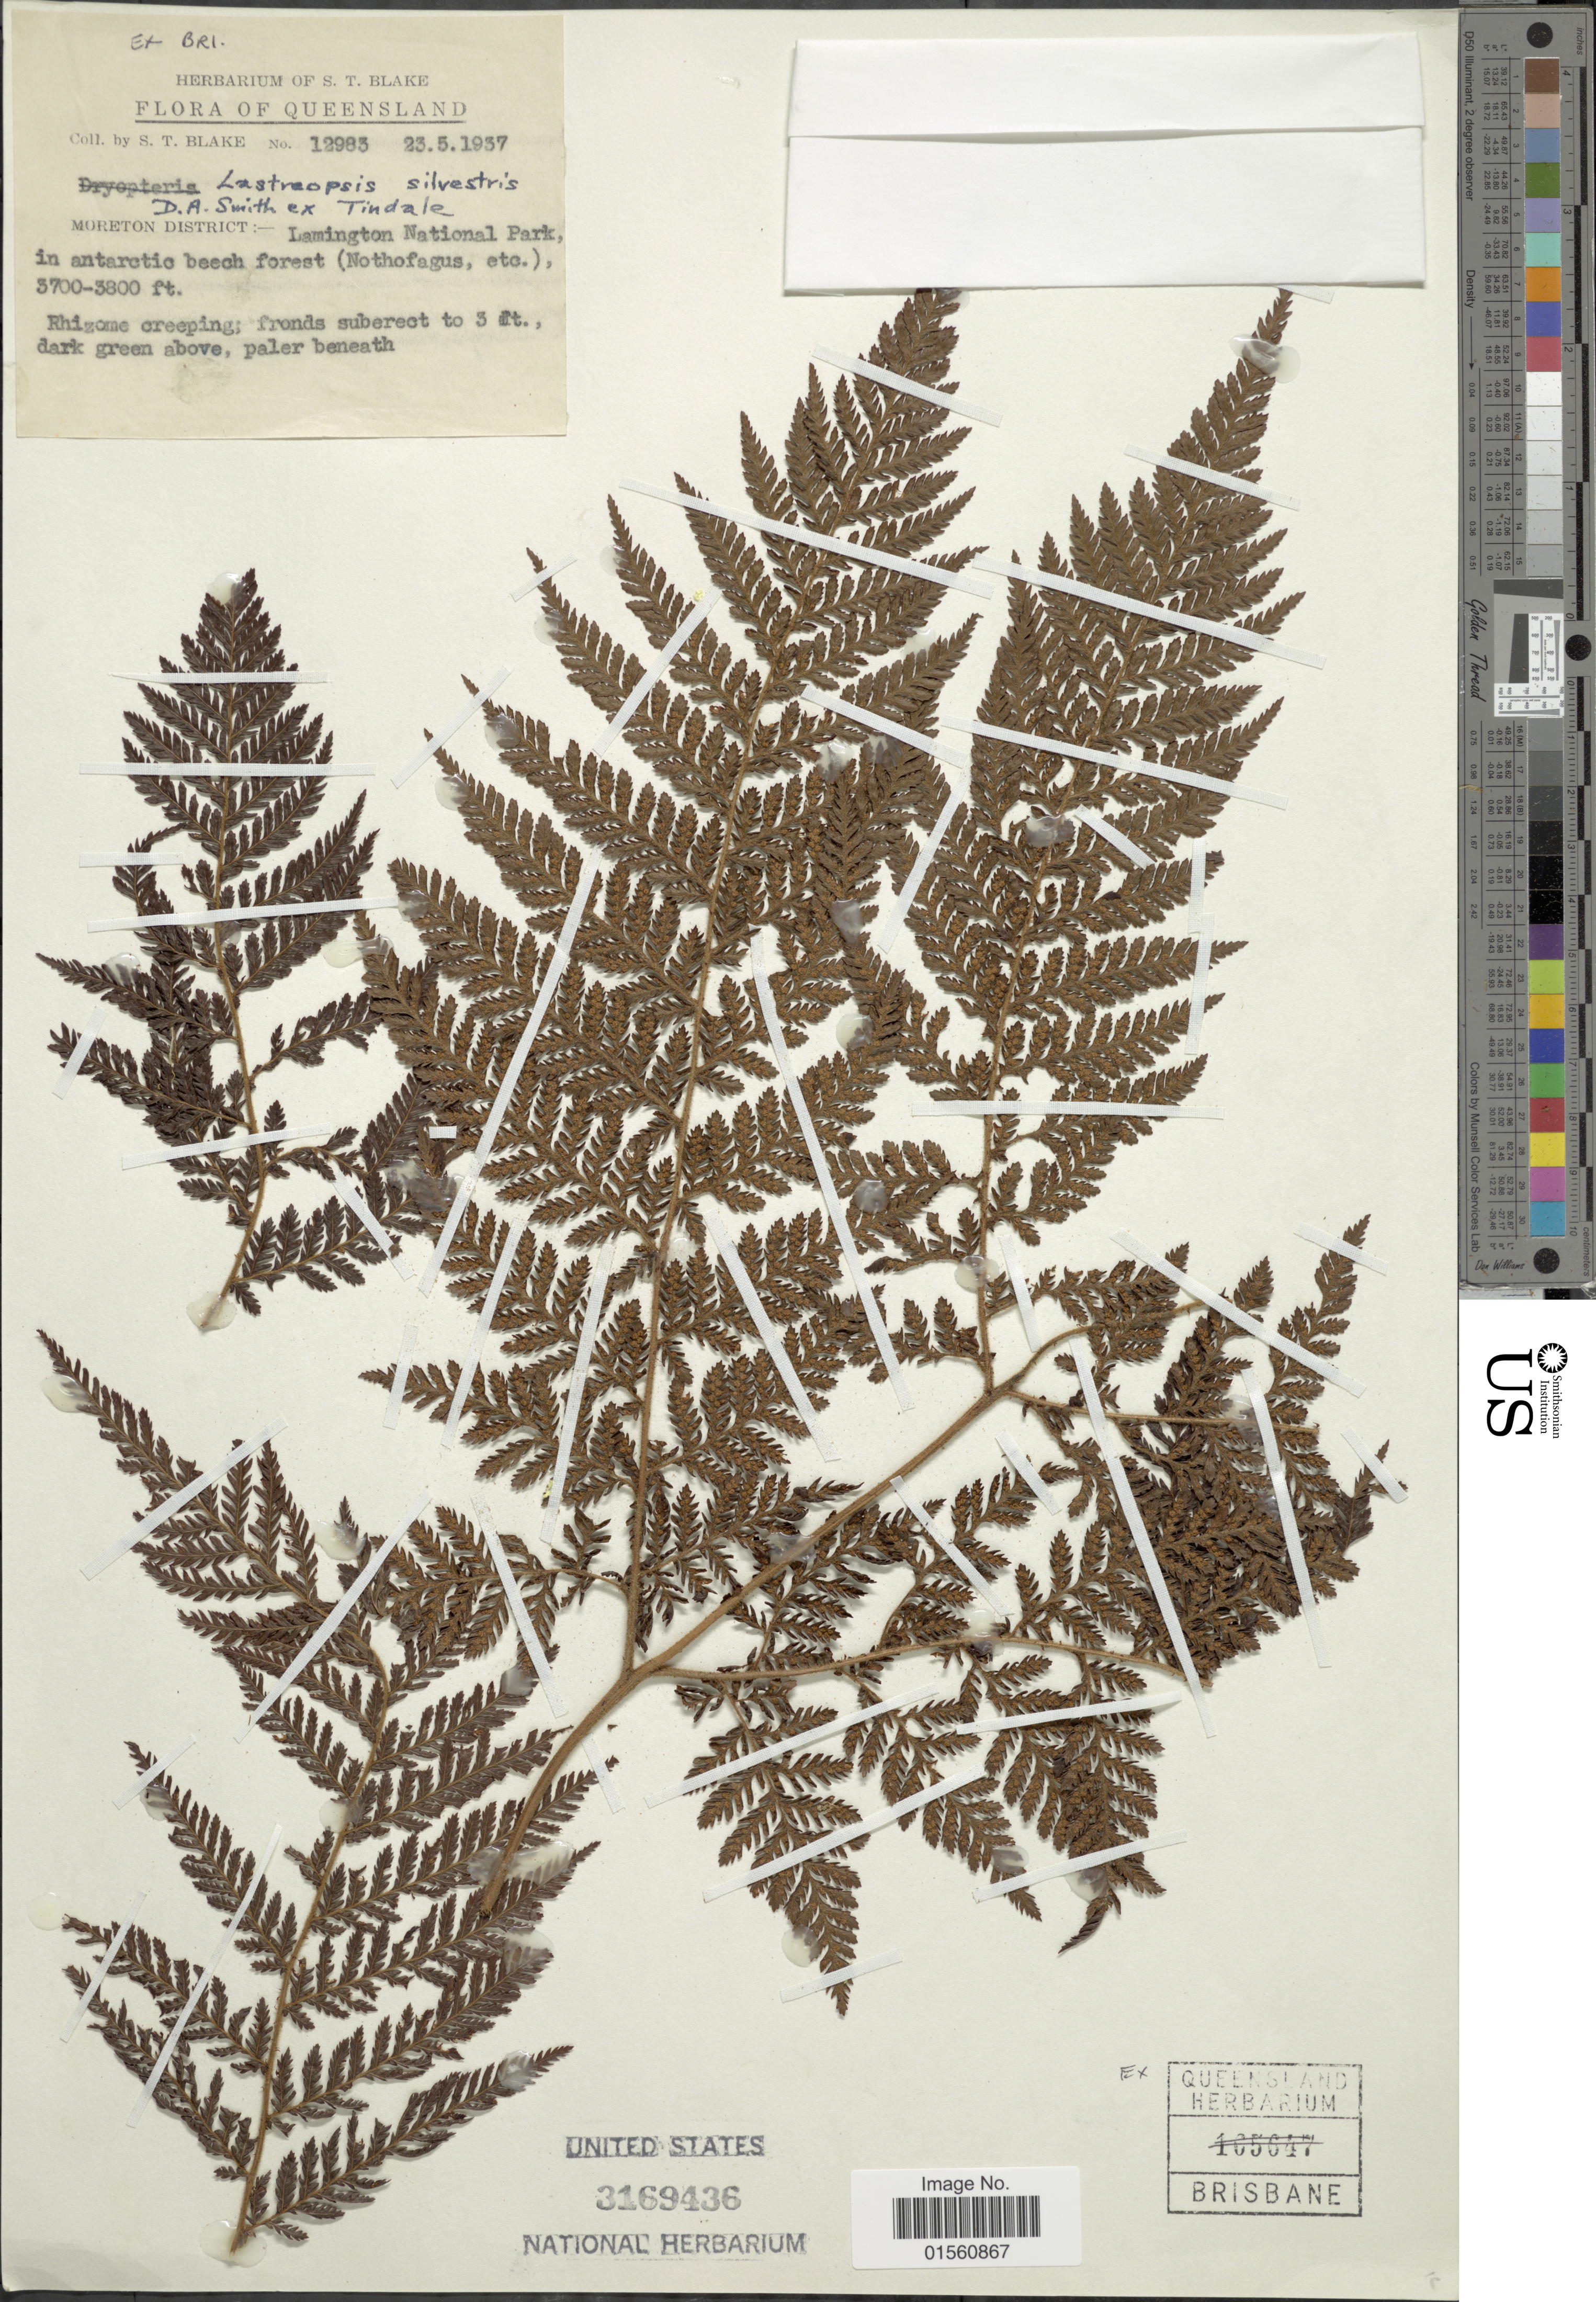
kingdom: Plantae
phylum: Tracheophyta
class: Polypodiopsida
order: Polypodiales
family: Dryopteridaceae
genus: Lastreopsis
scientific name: Lastreopsis silvestris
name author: D.A. Sm. ex Tindale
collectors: S. T. Blake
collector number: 12983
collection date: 1937-05-23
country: Australia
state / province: Queensland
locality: Moreton District:- Lamington National Park, in antarctic beech forest (Nothofagus, etc)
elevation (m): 1128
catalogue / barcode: US 3169436